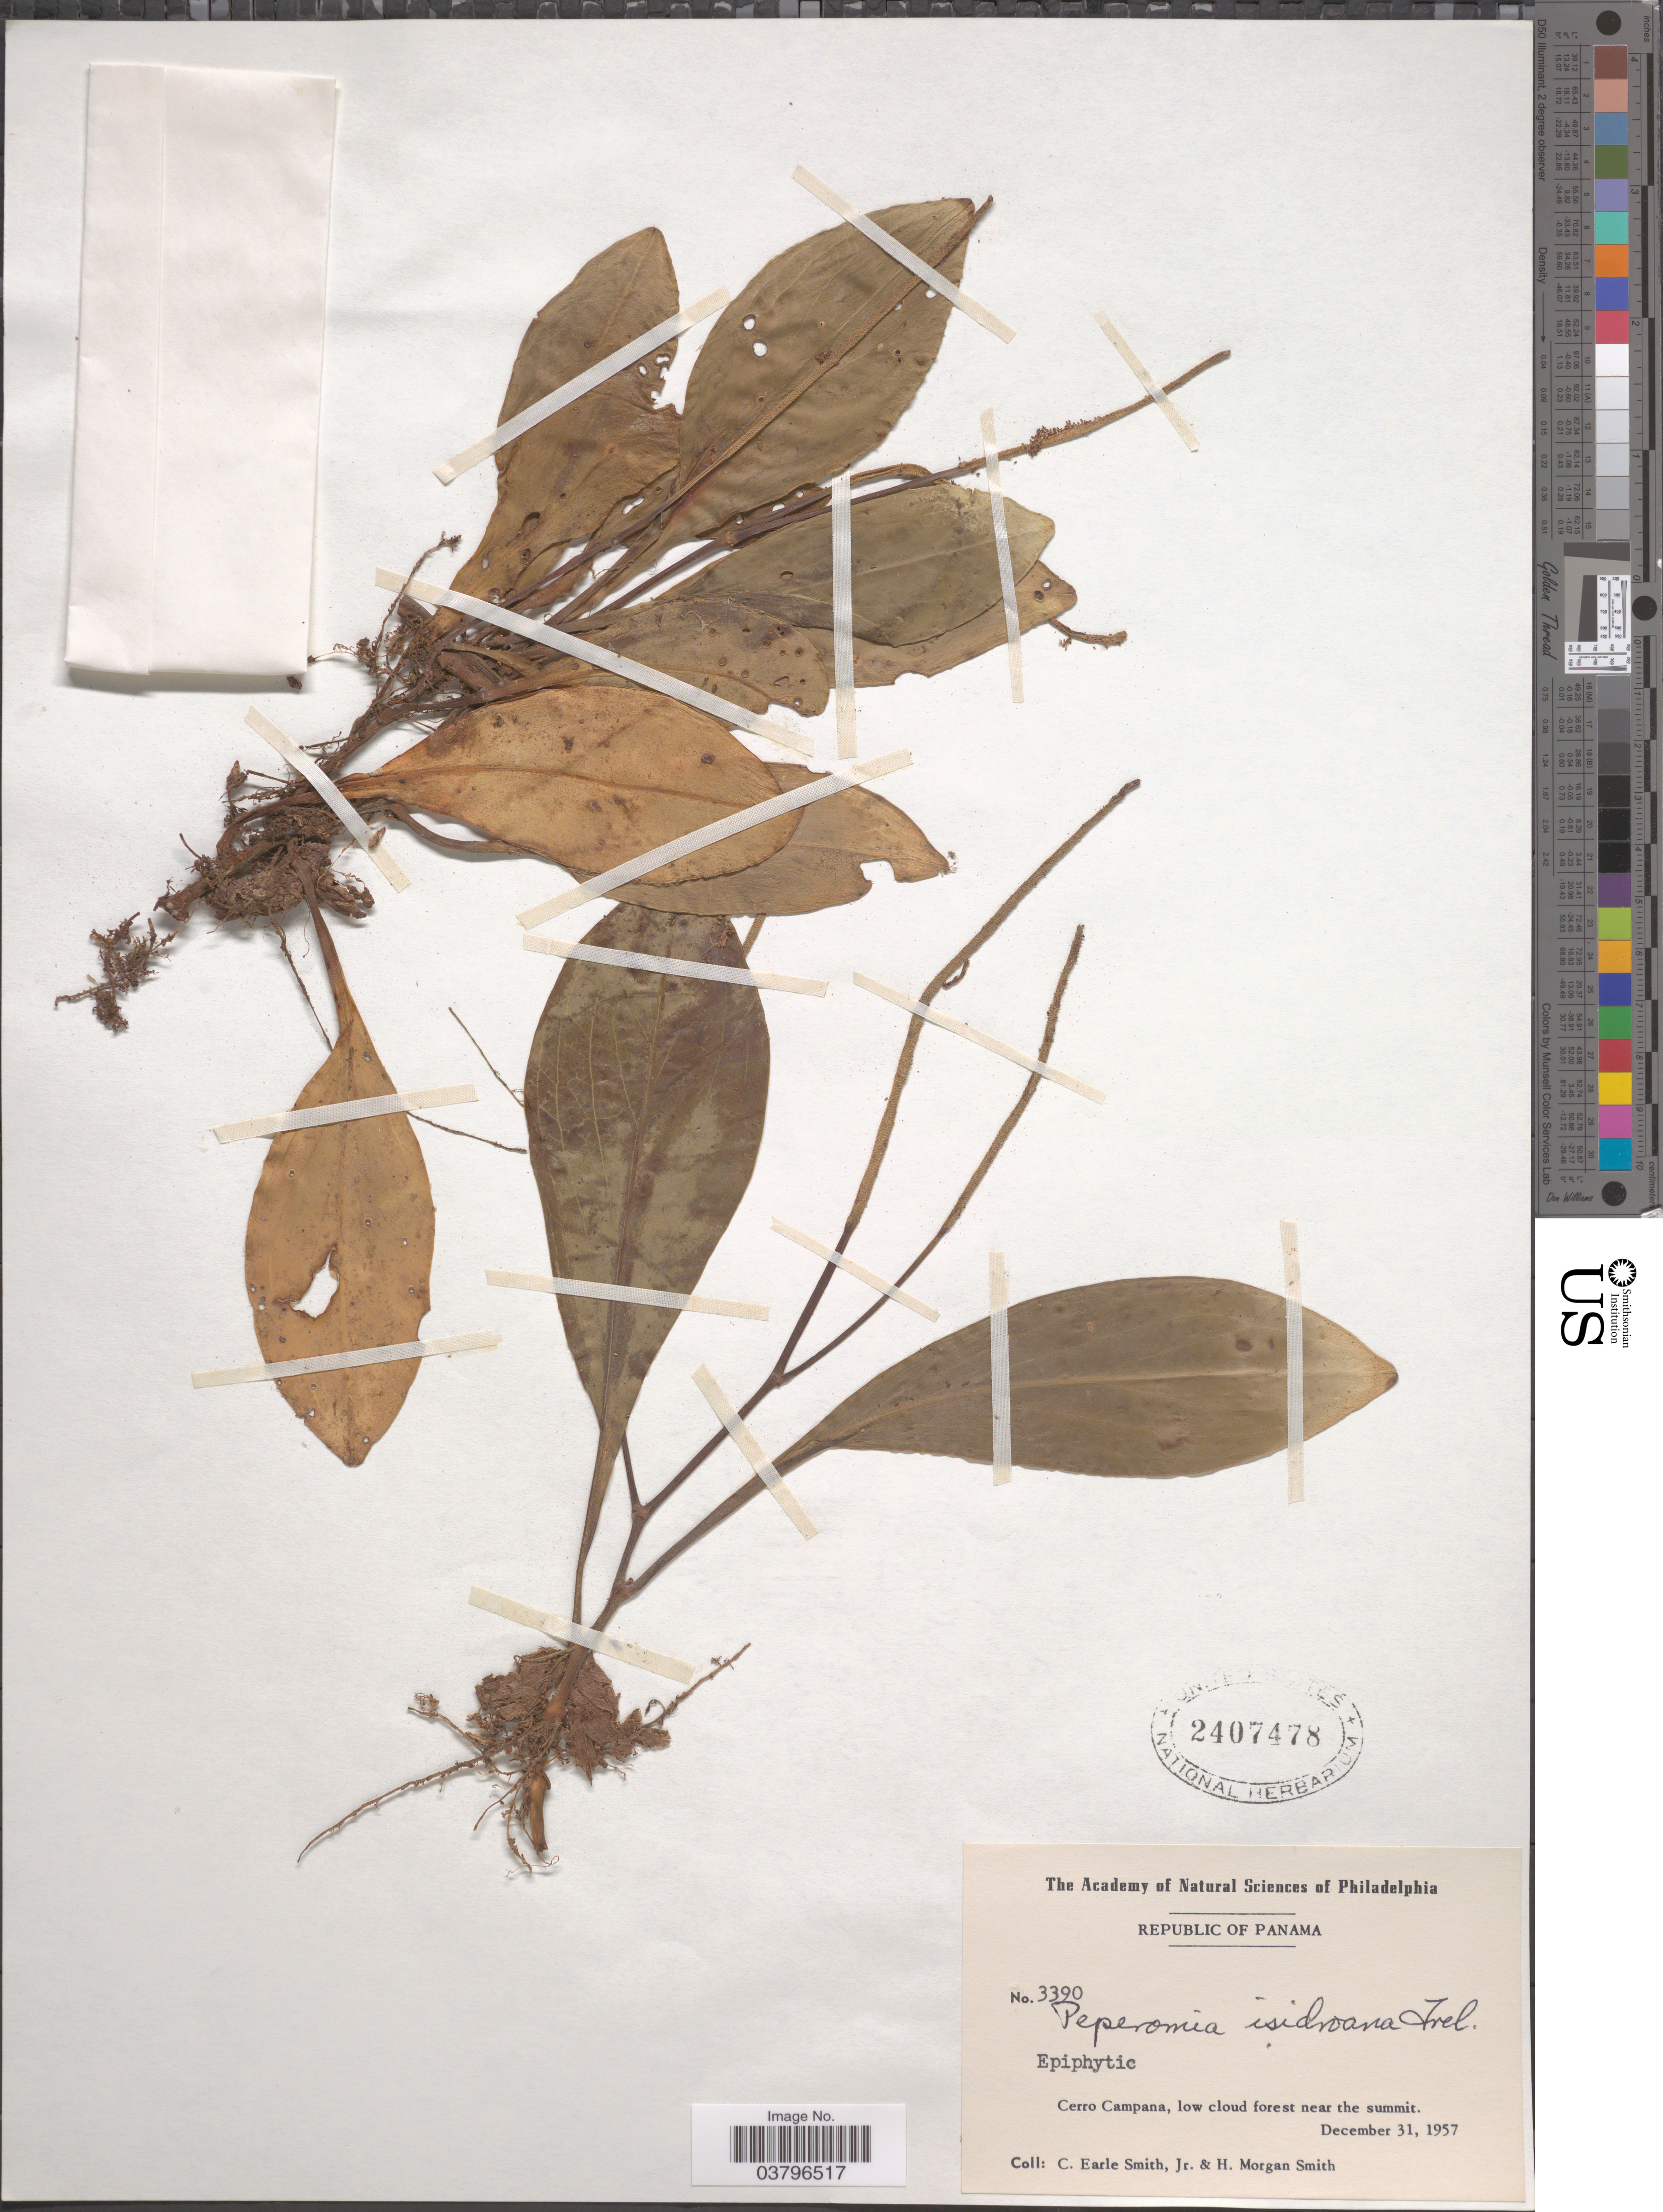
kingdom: Plantae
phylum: Tracheophyta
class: Magnoliopsida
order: Piperales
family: Piperaceae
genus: Peperomia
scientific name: Peperomia obtusifolia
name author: (L.) A. Dietr.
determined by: Jiménez, José Estaban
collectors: C. E. Smith Jr. & H. M. Smith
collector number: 3390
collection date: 1957-12-31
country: Panama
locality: Cerro Campana, low cloud forest near the summit.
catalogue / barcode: US 2407478